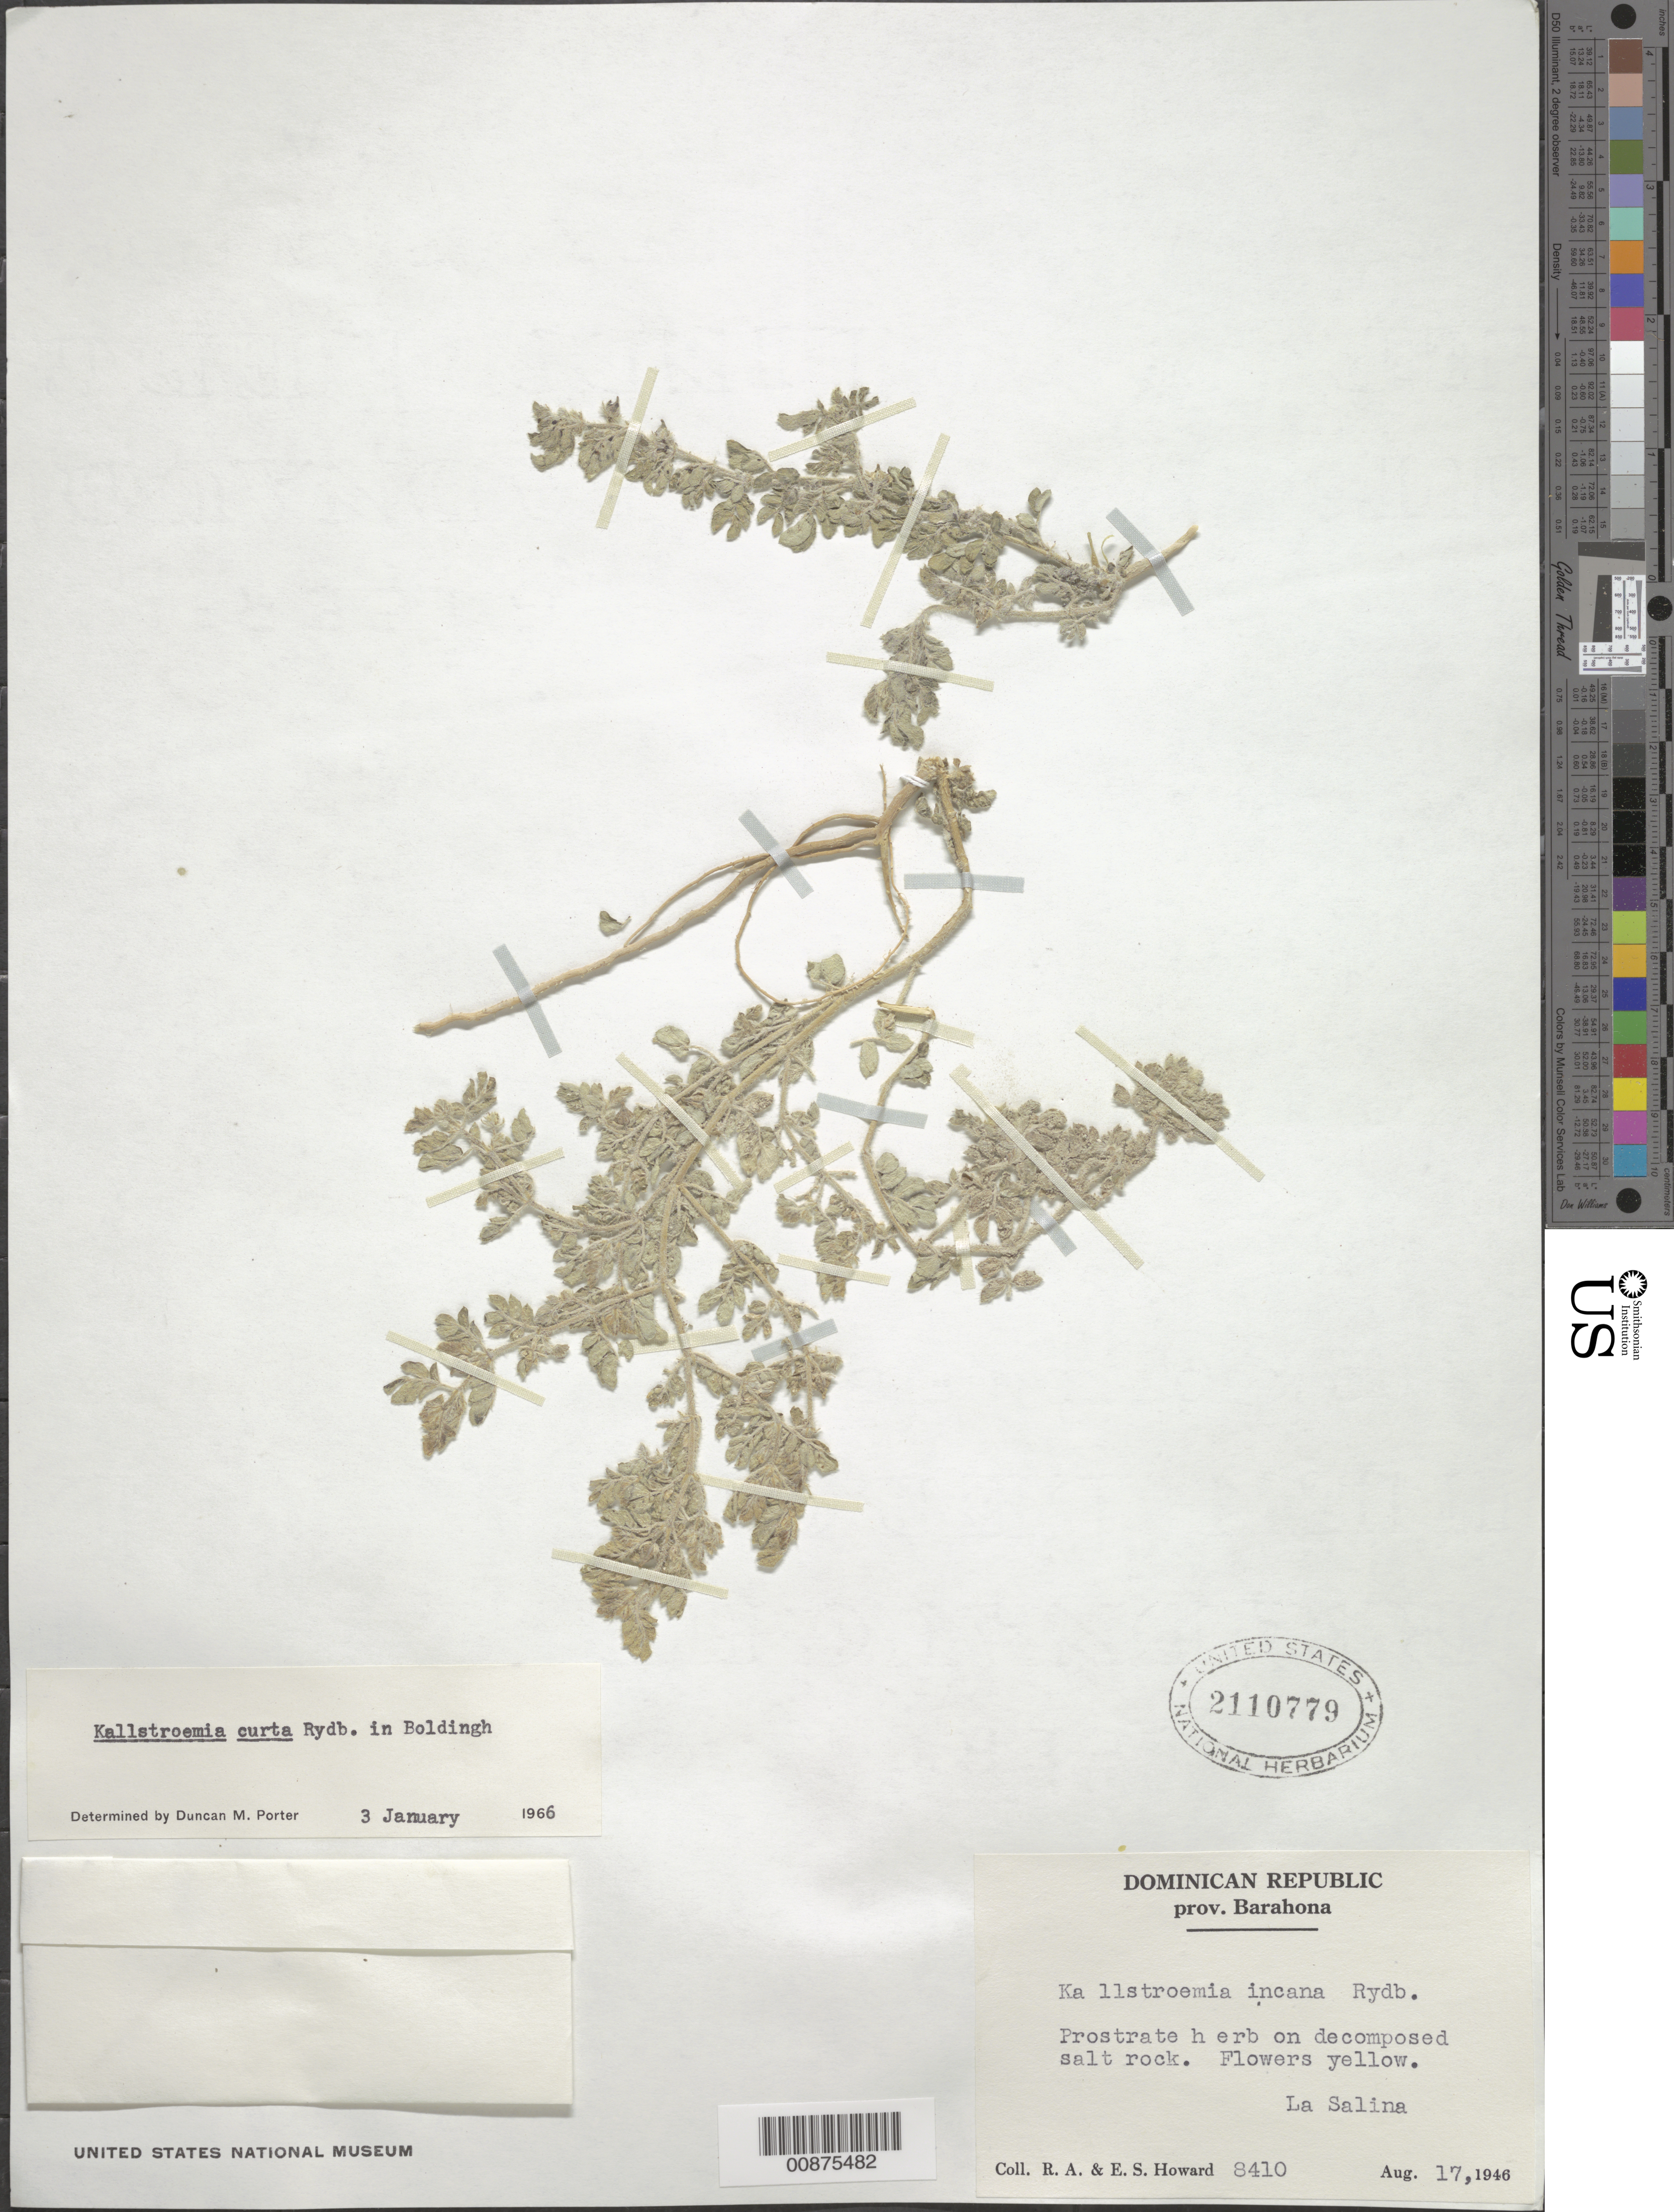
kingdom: Plantae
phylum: Tracheophyta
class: Magnoliopsida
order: Zygophyllales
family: Zygophyllaceae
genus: Kallstroemia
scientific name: Kallstroemia curta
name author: Rydb.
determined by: Porter, D. M.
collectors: R. A. Howard & E. S. Howard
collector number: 8410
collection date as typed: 17 Aug 1946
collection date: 1946-08-17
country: Dominican Republic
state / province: Barahona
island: Hispaniola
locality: La Salina.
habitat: On decomposed salt rock.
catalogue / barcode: US 2110779